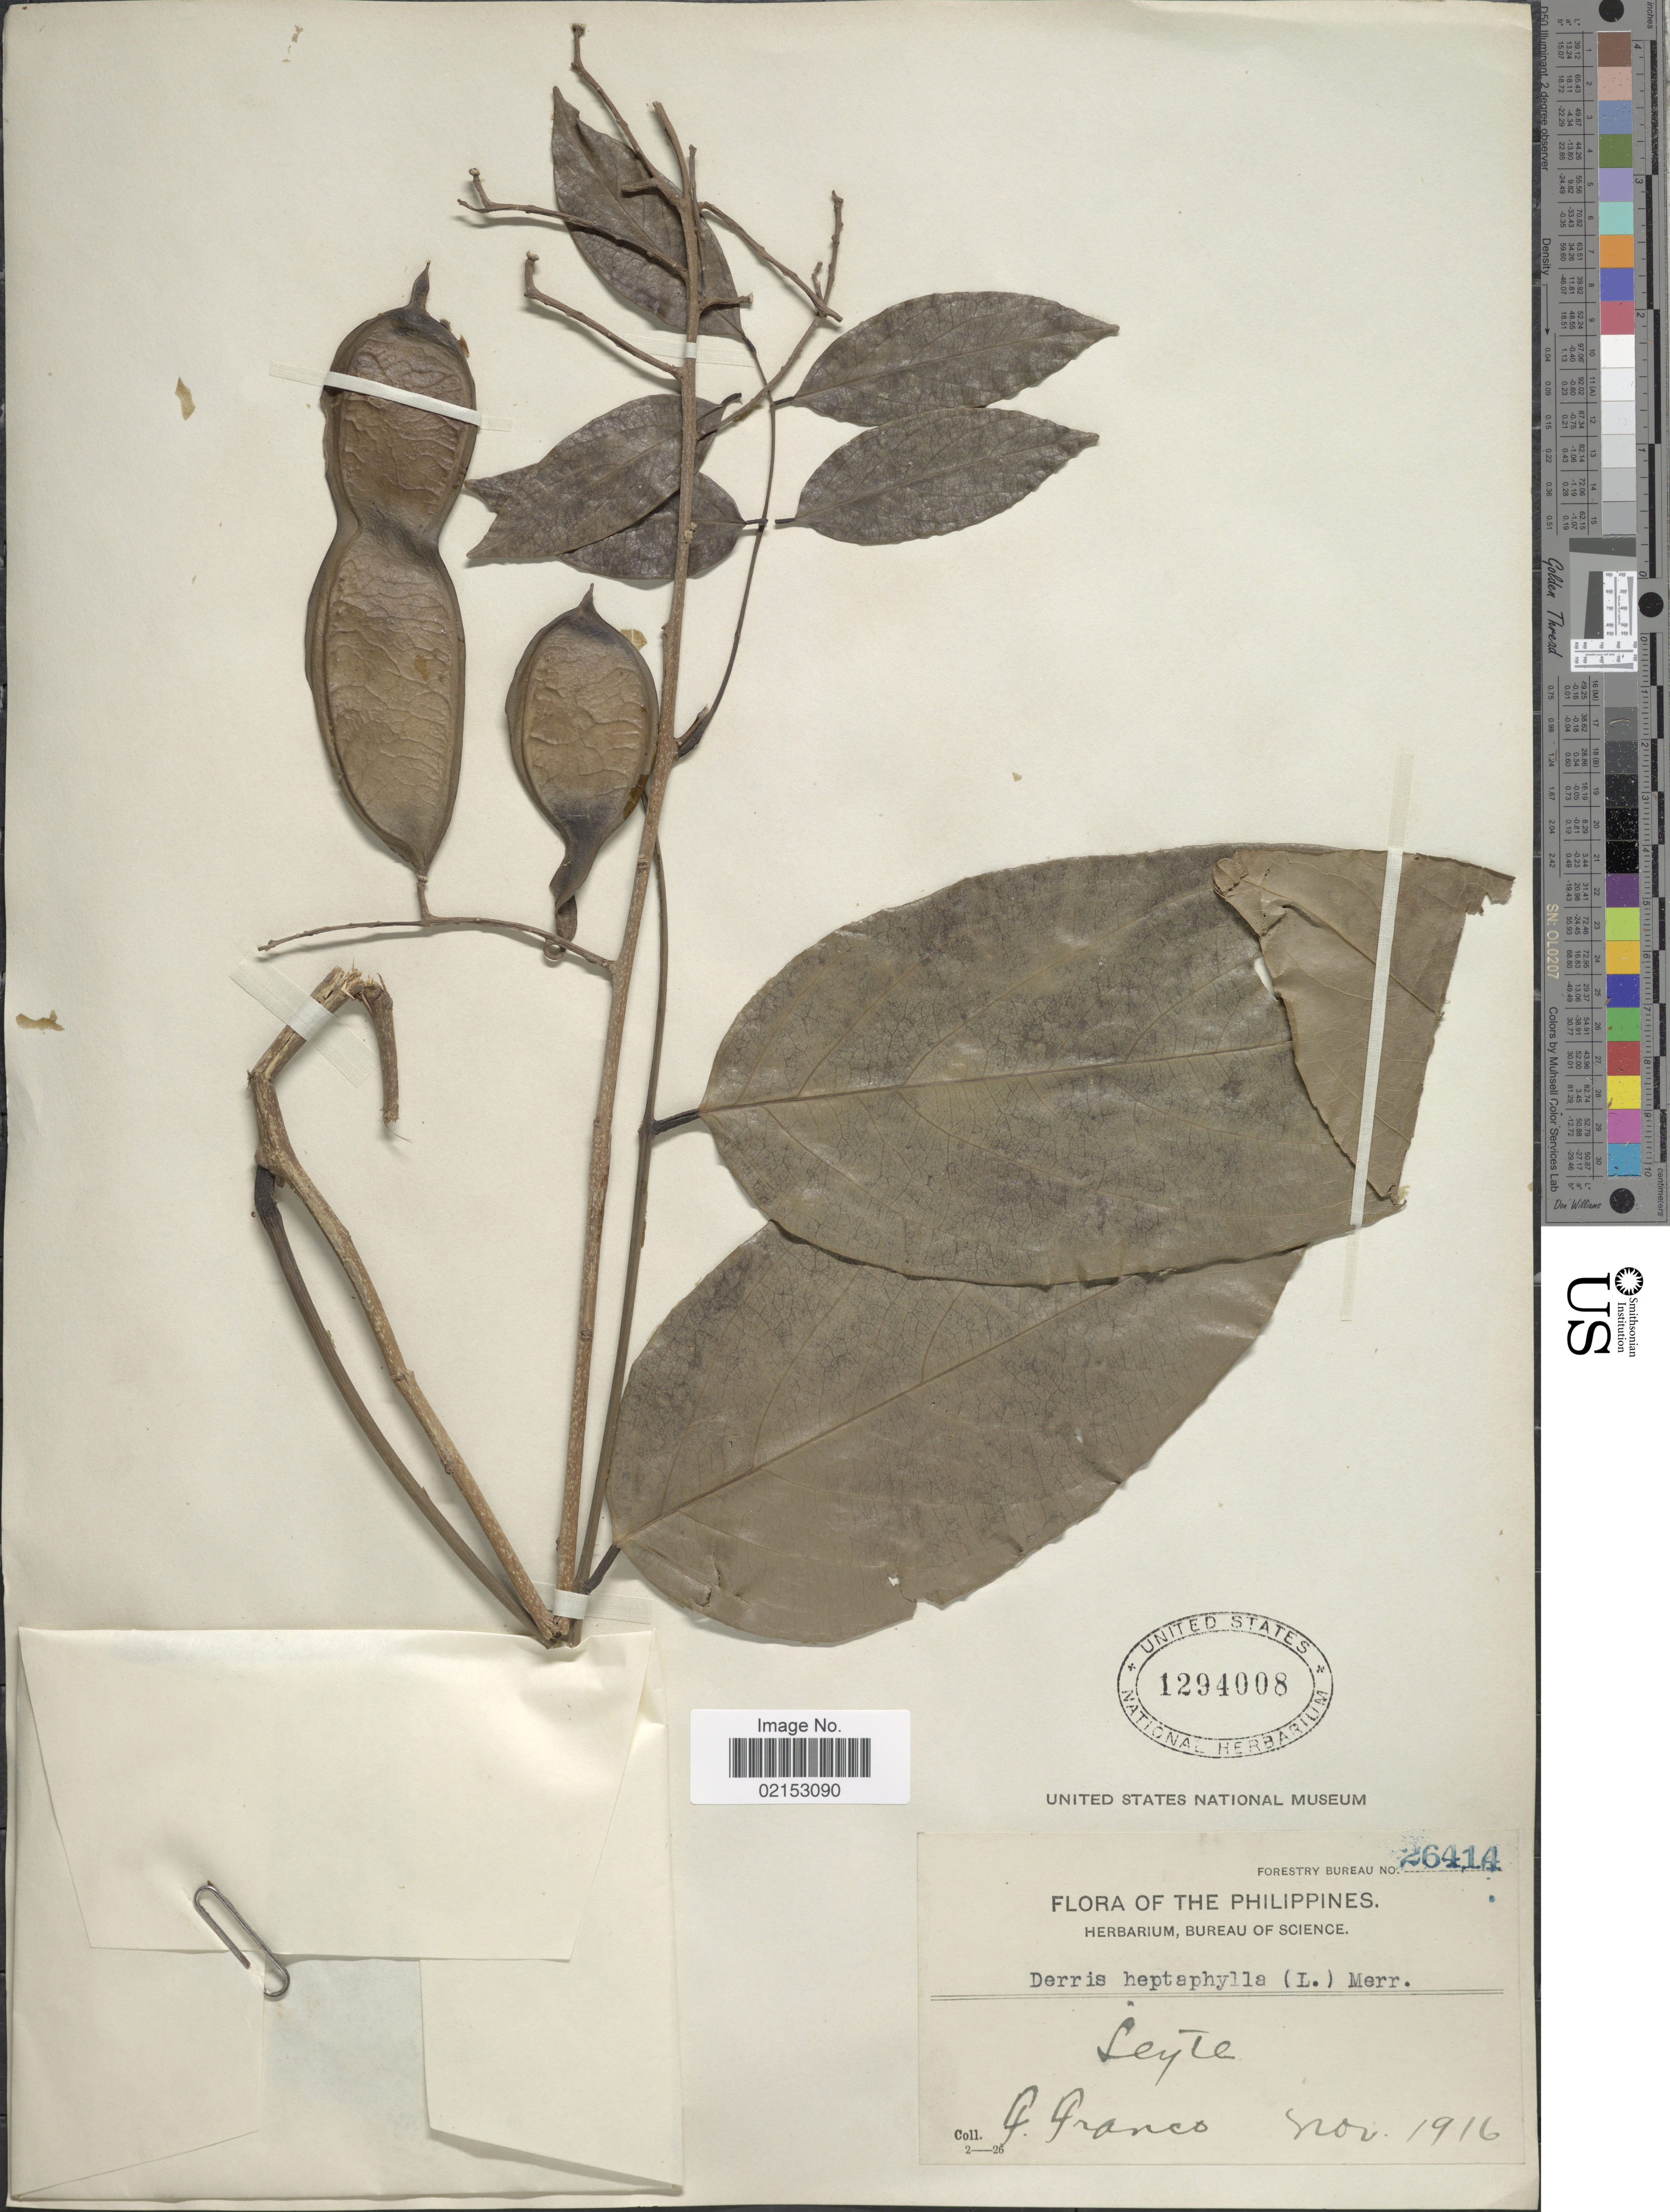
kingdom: Plantae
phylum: Tracheophyta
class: Magnoliopsida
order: Fabales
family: Fabaceae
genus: Aganope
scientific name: Aganope heptaphylla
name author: (L.) Polhill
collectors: F. Franco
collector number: Forestry Bureau 26414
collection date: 1916-11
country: Philippines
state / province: Eastern Visayas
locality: Leyte.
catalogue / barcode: US 1294008